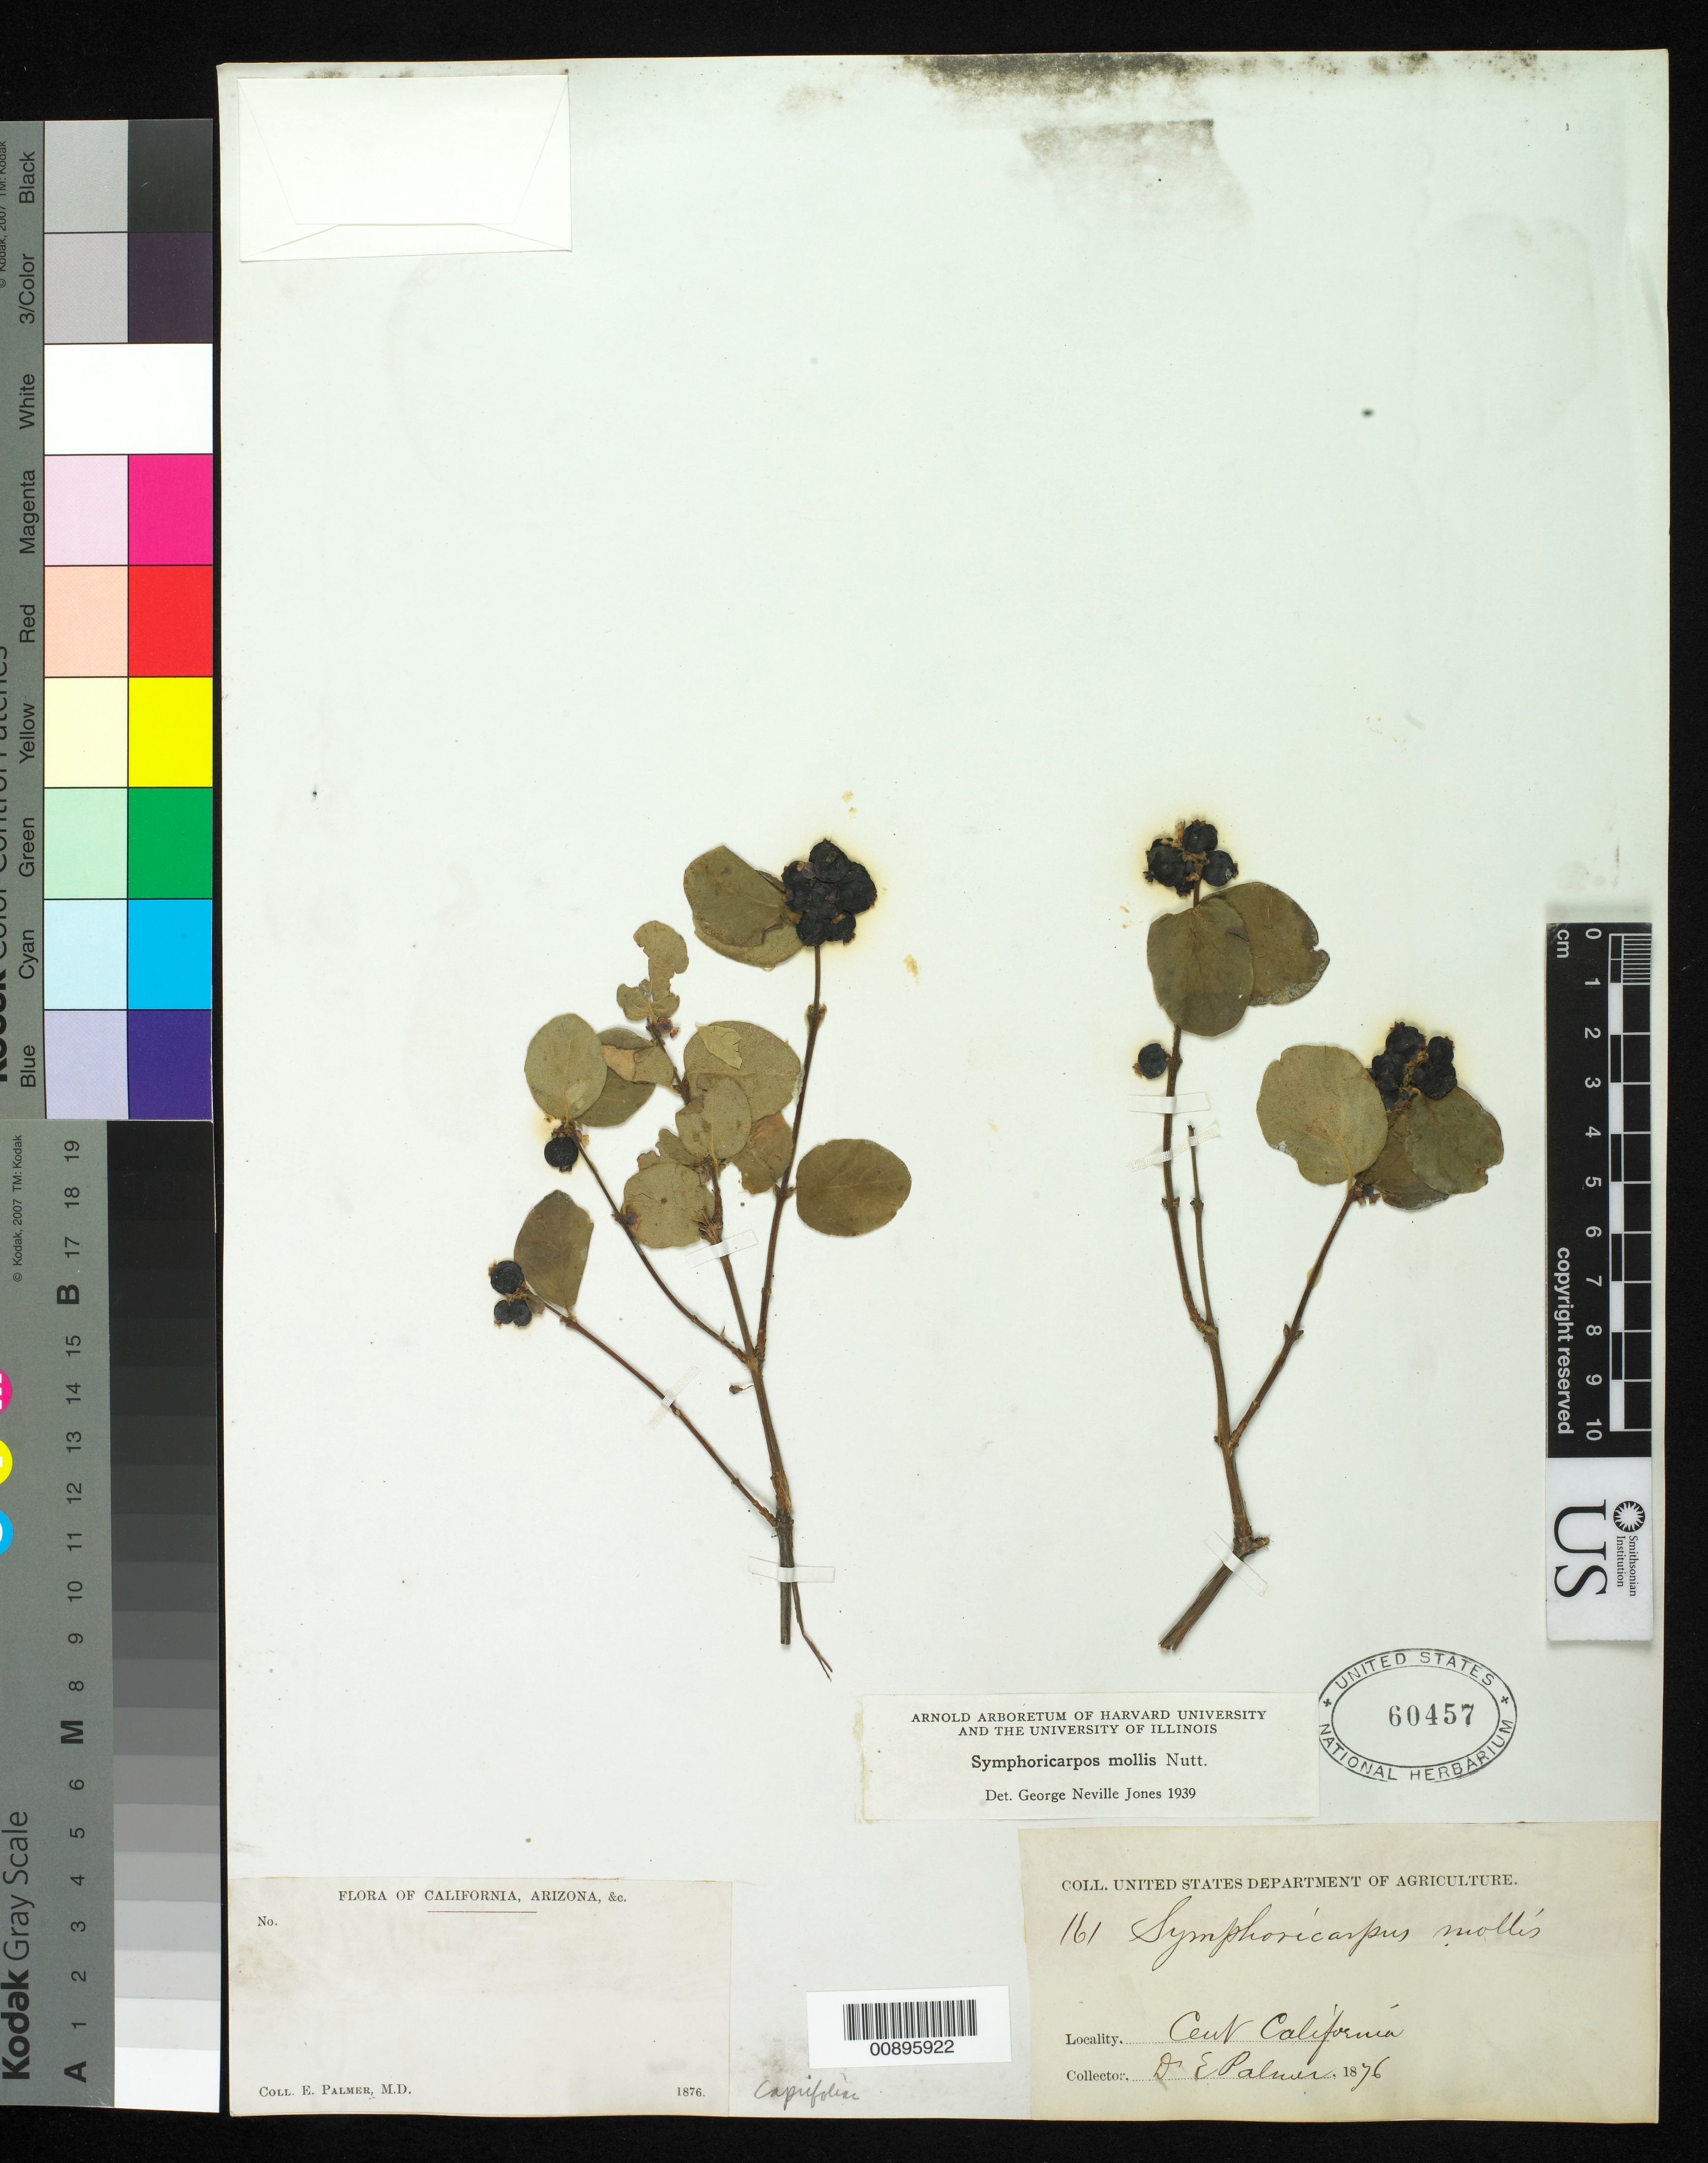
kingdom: Plantae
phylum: Tracheophyta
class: Magnoliopsida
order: Dipsacales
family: Caprifoliaceae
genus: Symphoricarpos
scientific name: Symphoricarpos mollis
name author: Nutt.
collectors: E. Palmer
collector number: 161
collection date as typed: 1876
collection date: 1876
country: United States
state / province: California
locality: Central California.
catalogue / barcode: US 60457